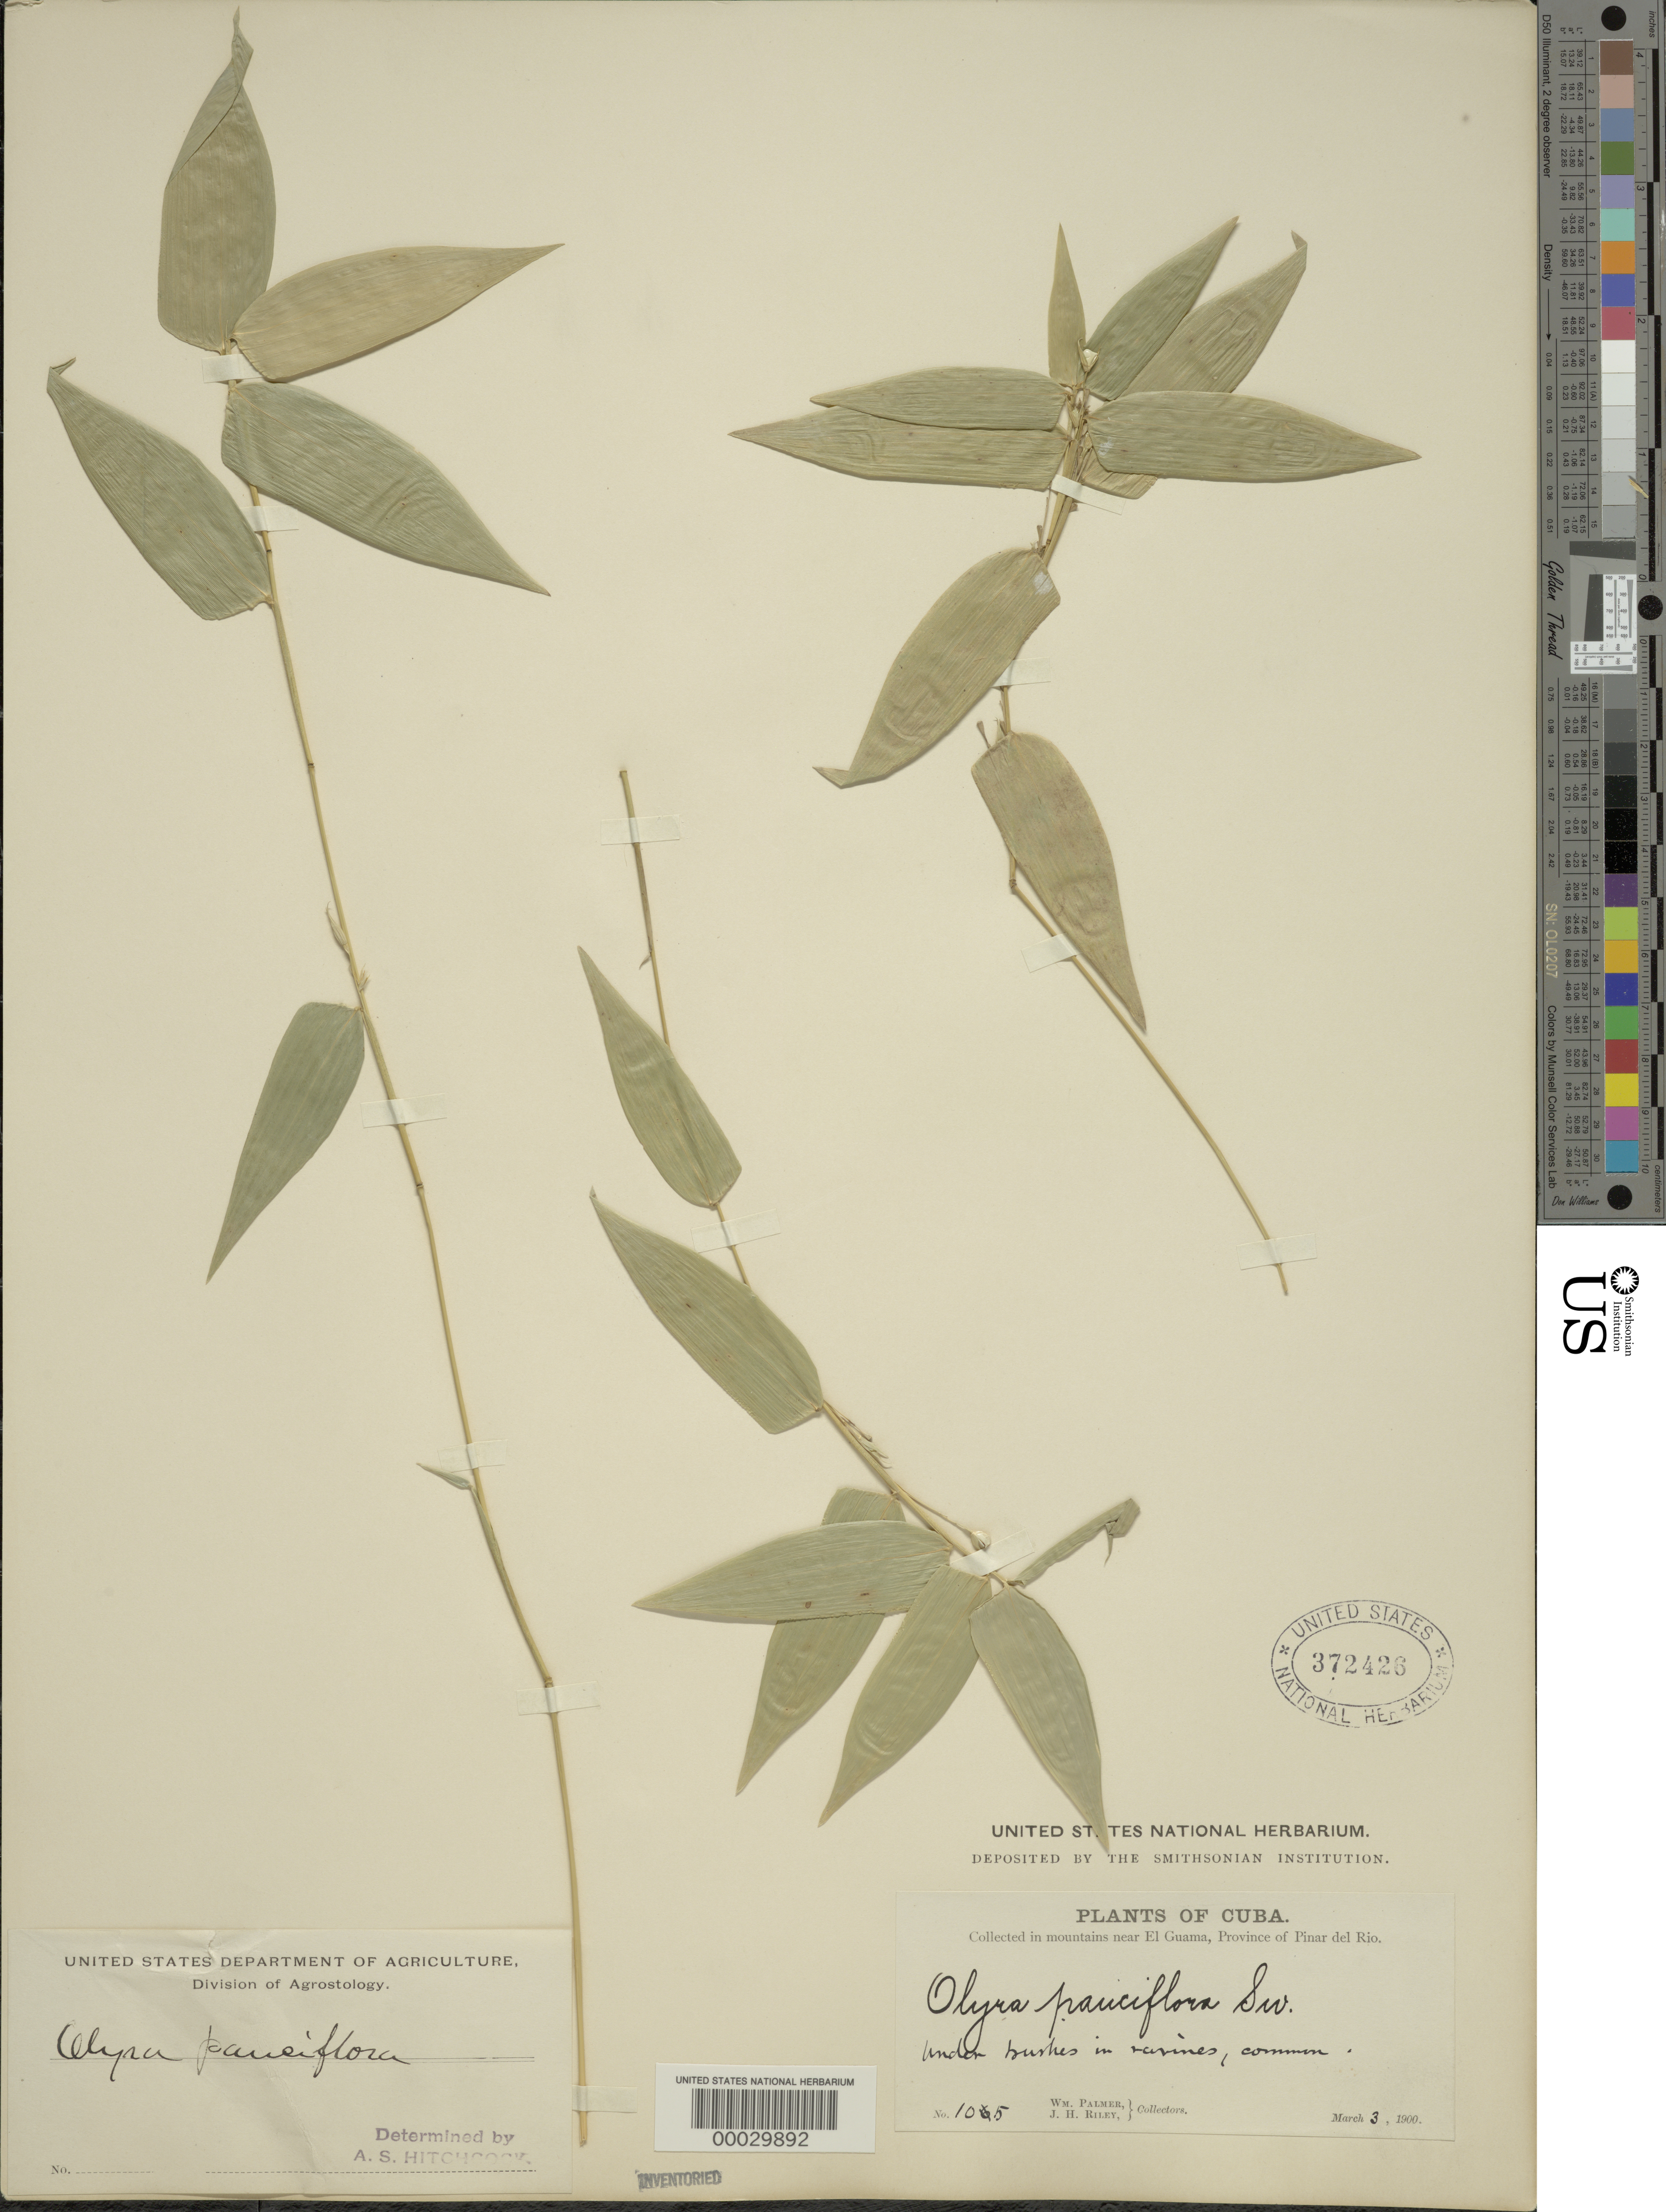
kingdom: Plantae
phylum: Tracheophyta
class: Liliopsida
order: Poales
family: Poaceae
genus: Lithachne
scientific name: Lithachne pauciflora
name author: (Sw.) P. Beauv.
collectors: W. Palmer & J. H. Riley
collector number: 105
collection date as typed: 03 Mar 1900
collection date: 1900-03-03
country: Cuba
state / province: Pinar del Río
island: Greater Antilles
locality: El guama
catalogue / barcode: US 372426